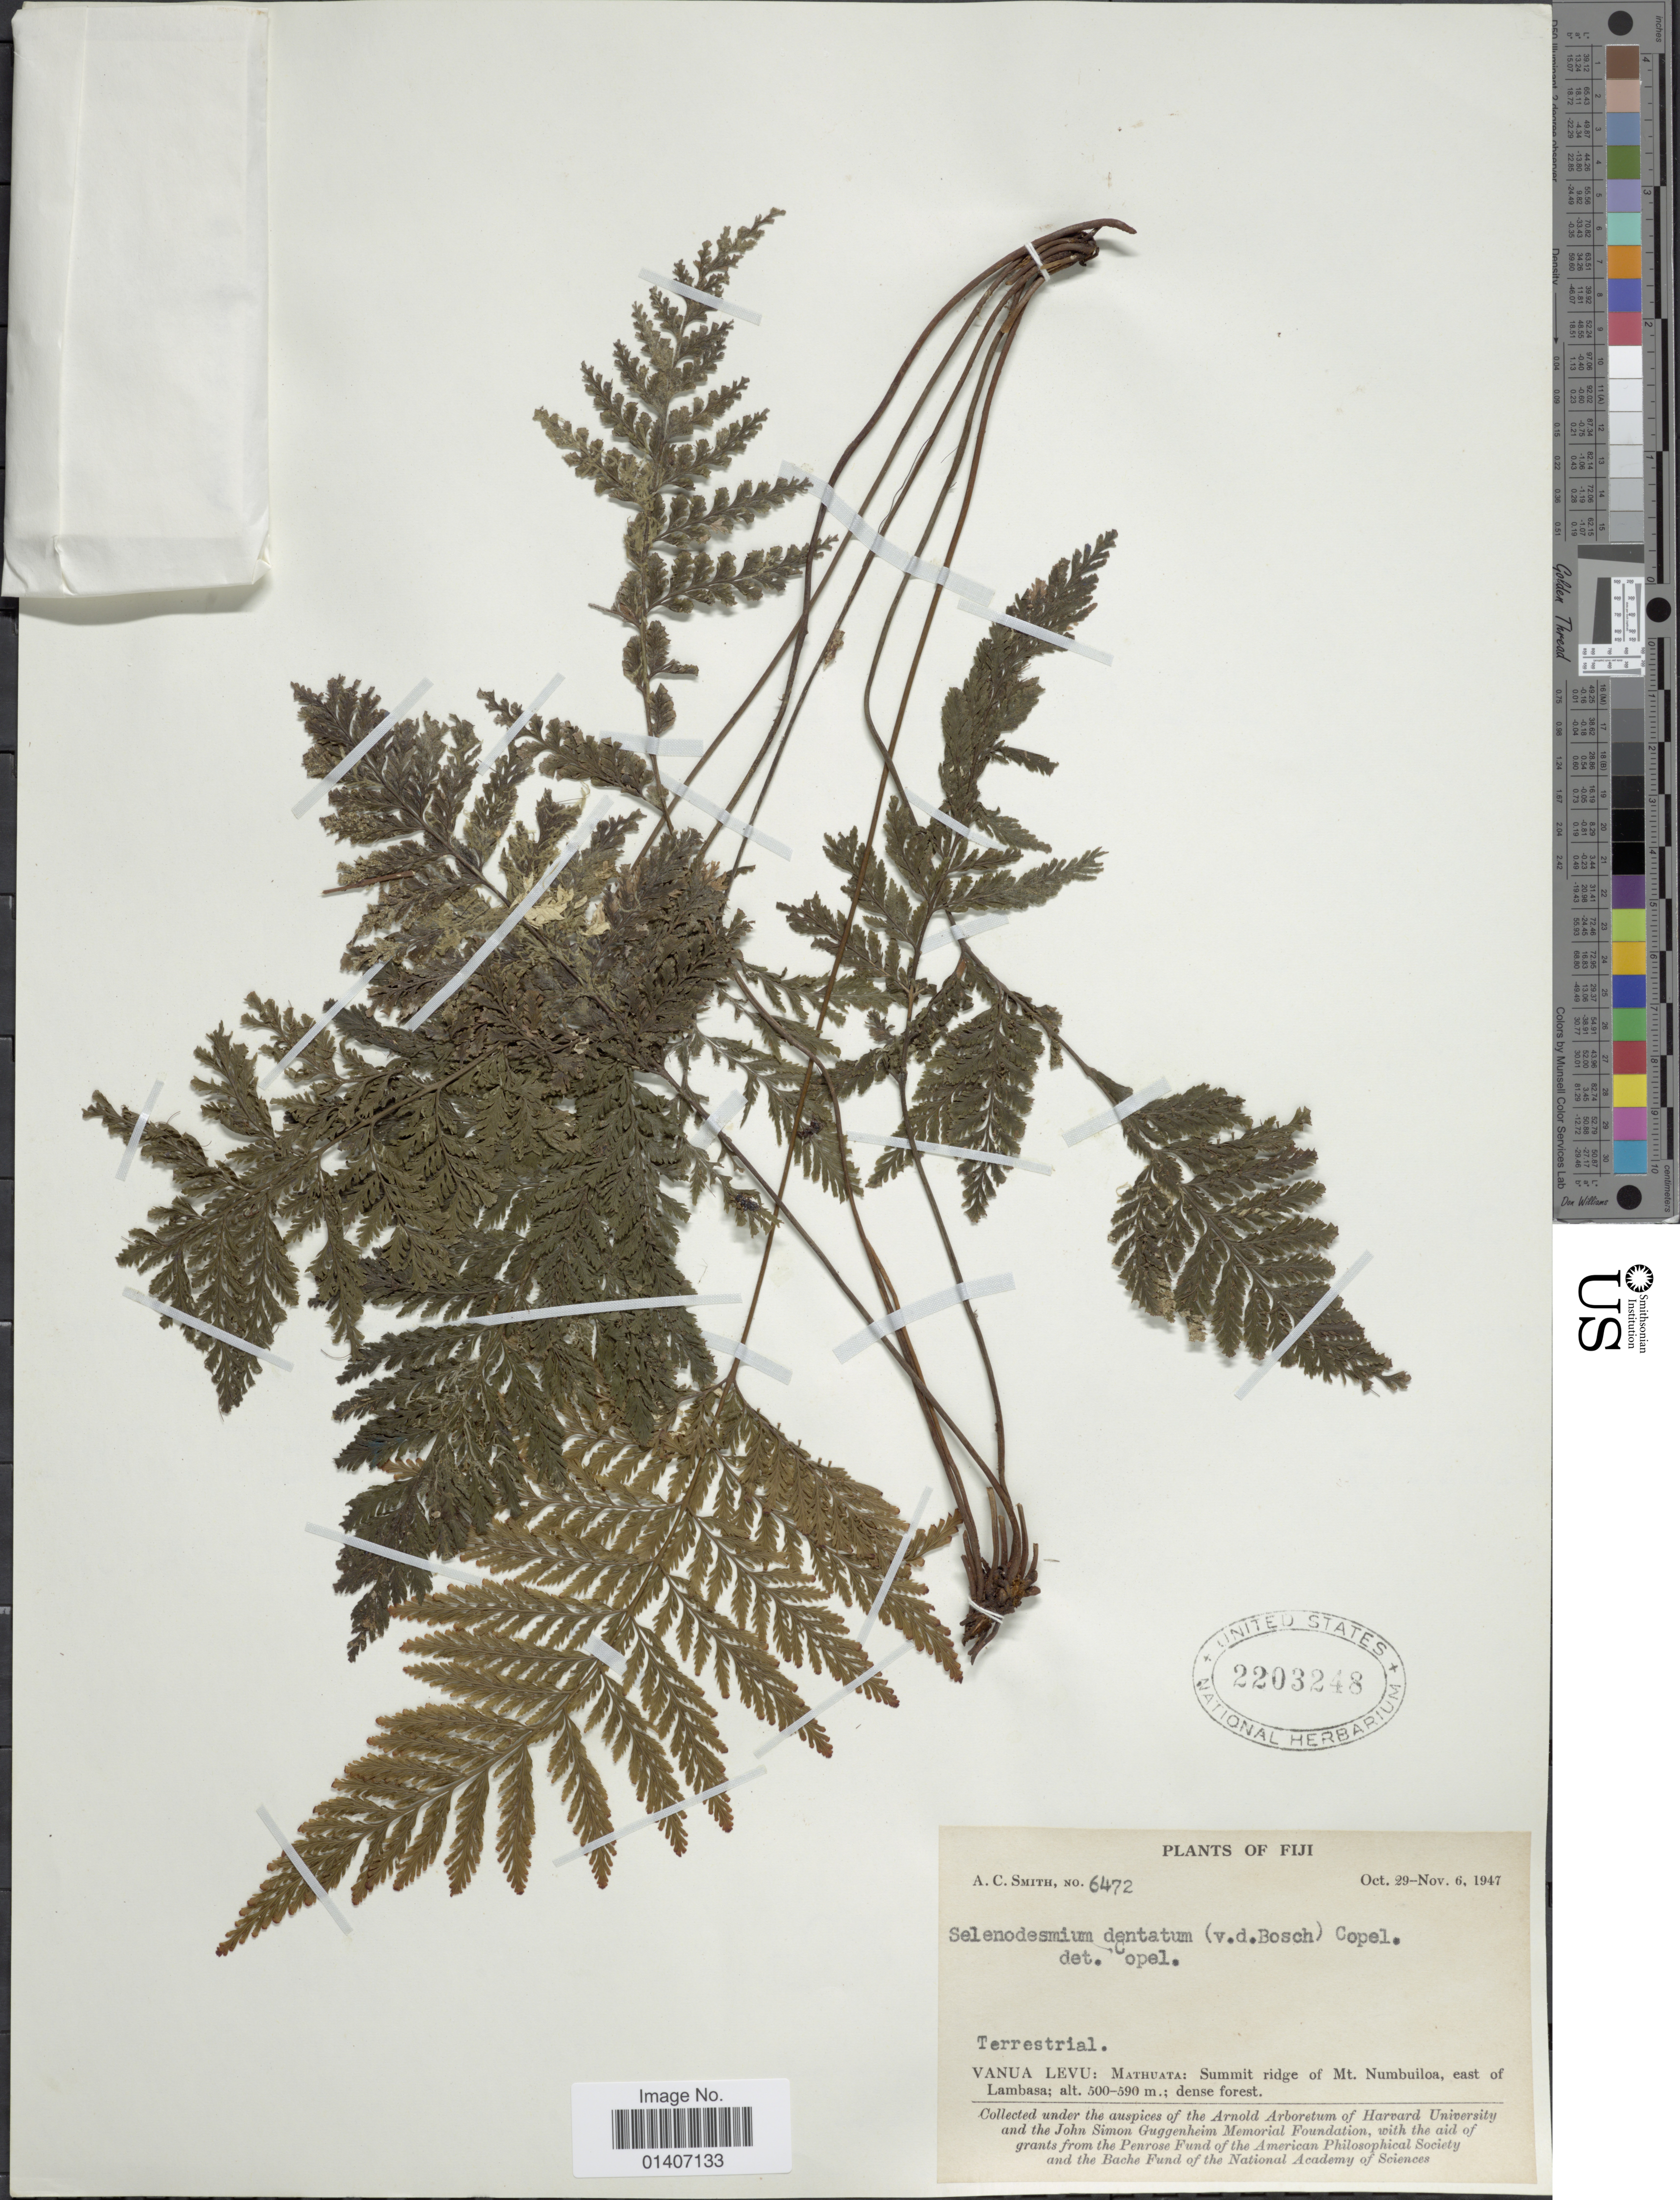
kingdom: Plantae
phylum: Tracheophyta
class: Polypodiopsida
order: Hymenophyllales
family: Hymenophyllaceae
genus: Abrodictyum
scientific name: Abrodictyum dentatum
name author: (Bosch) Ebihara & K. Iwats.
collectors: A. C. Smith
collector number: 6472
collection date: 1947-10-29/1947-11-06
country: Fiji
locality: Vanua Levu: Mathuata: summit ridge of Mt. Numbuiloa, east of Lambasa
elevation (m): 500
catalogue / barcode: US 2203248